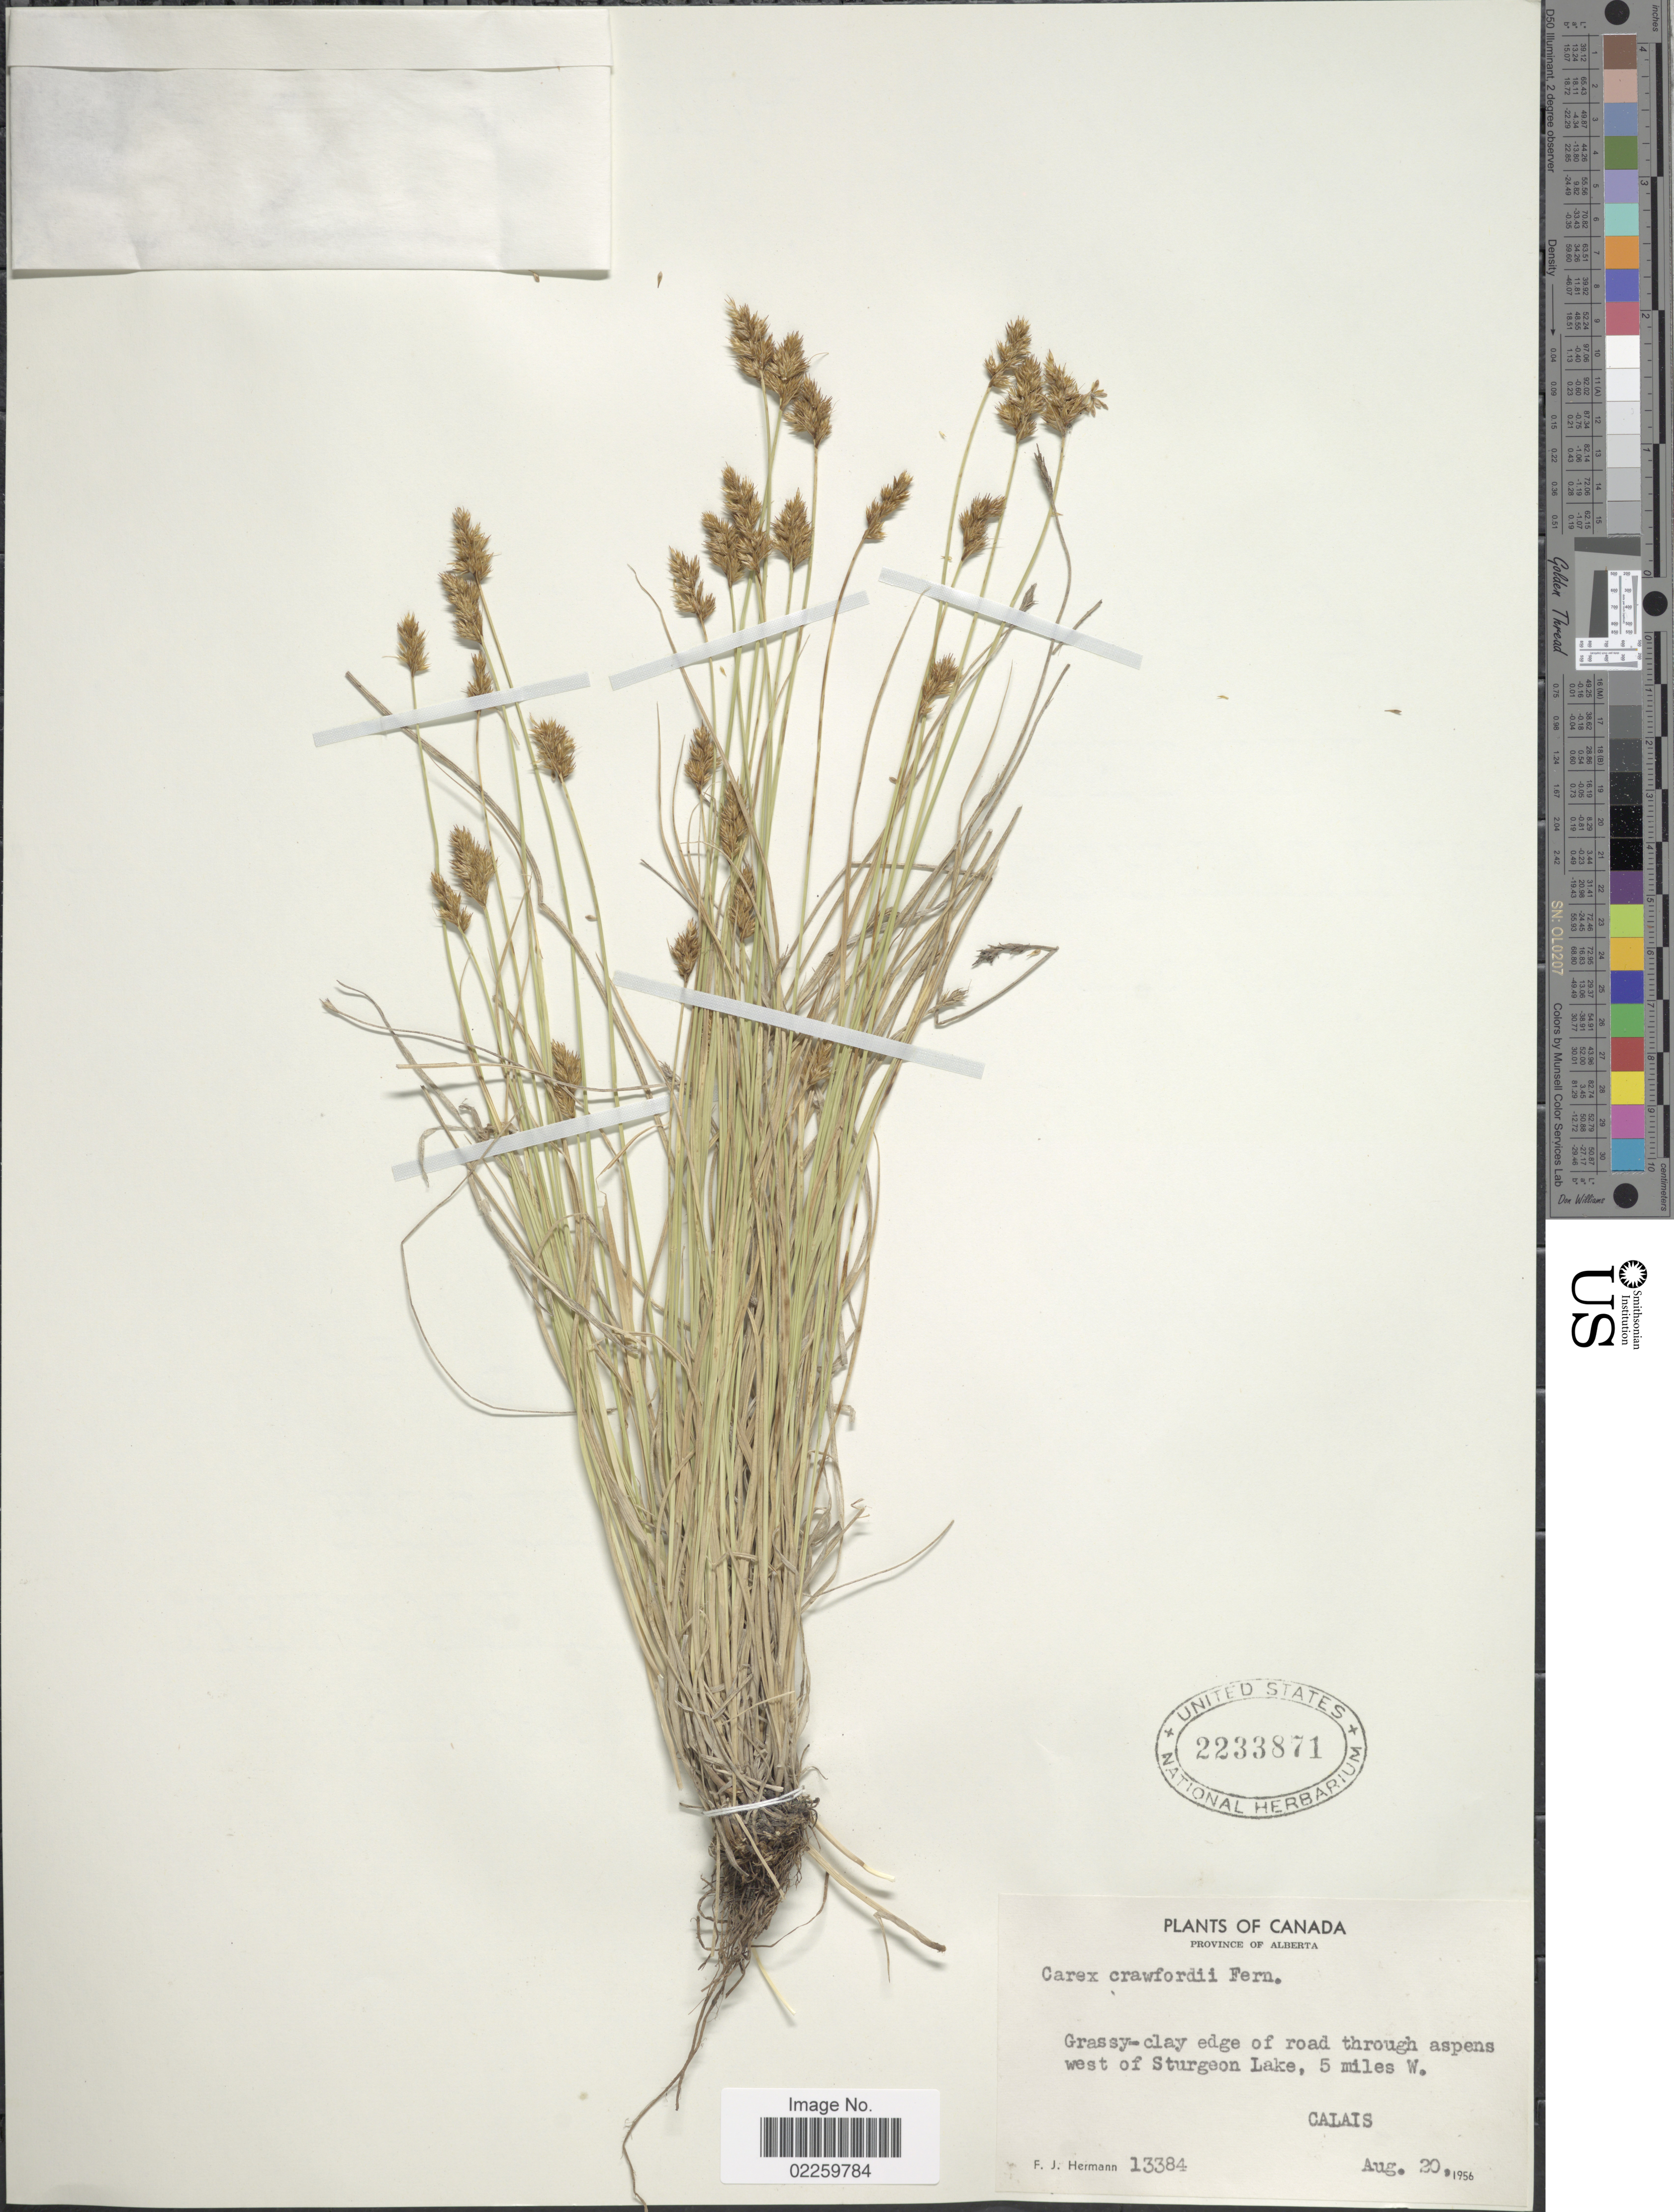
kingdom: Plantae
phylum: Tracheophyta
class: Liliopsida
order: Poales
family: Cyperaceae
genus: Carex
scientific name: Carex crawfordii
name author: Fernald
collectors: F. J. Hermann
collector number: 13384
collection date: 1956-08-20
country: Canada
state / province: Alberta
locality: Grassy-clay edge of road through aspens west of Sturgeon Lake, 5 miles W. Calais.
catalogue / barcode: US 2233871